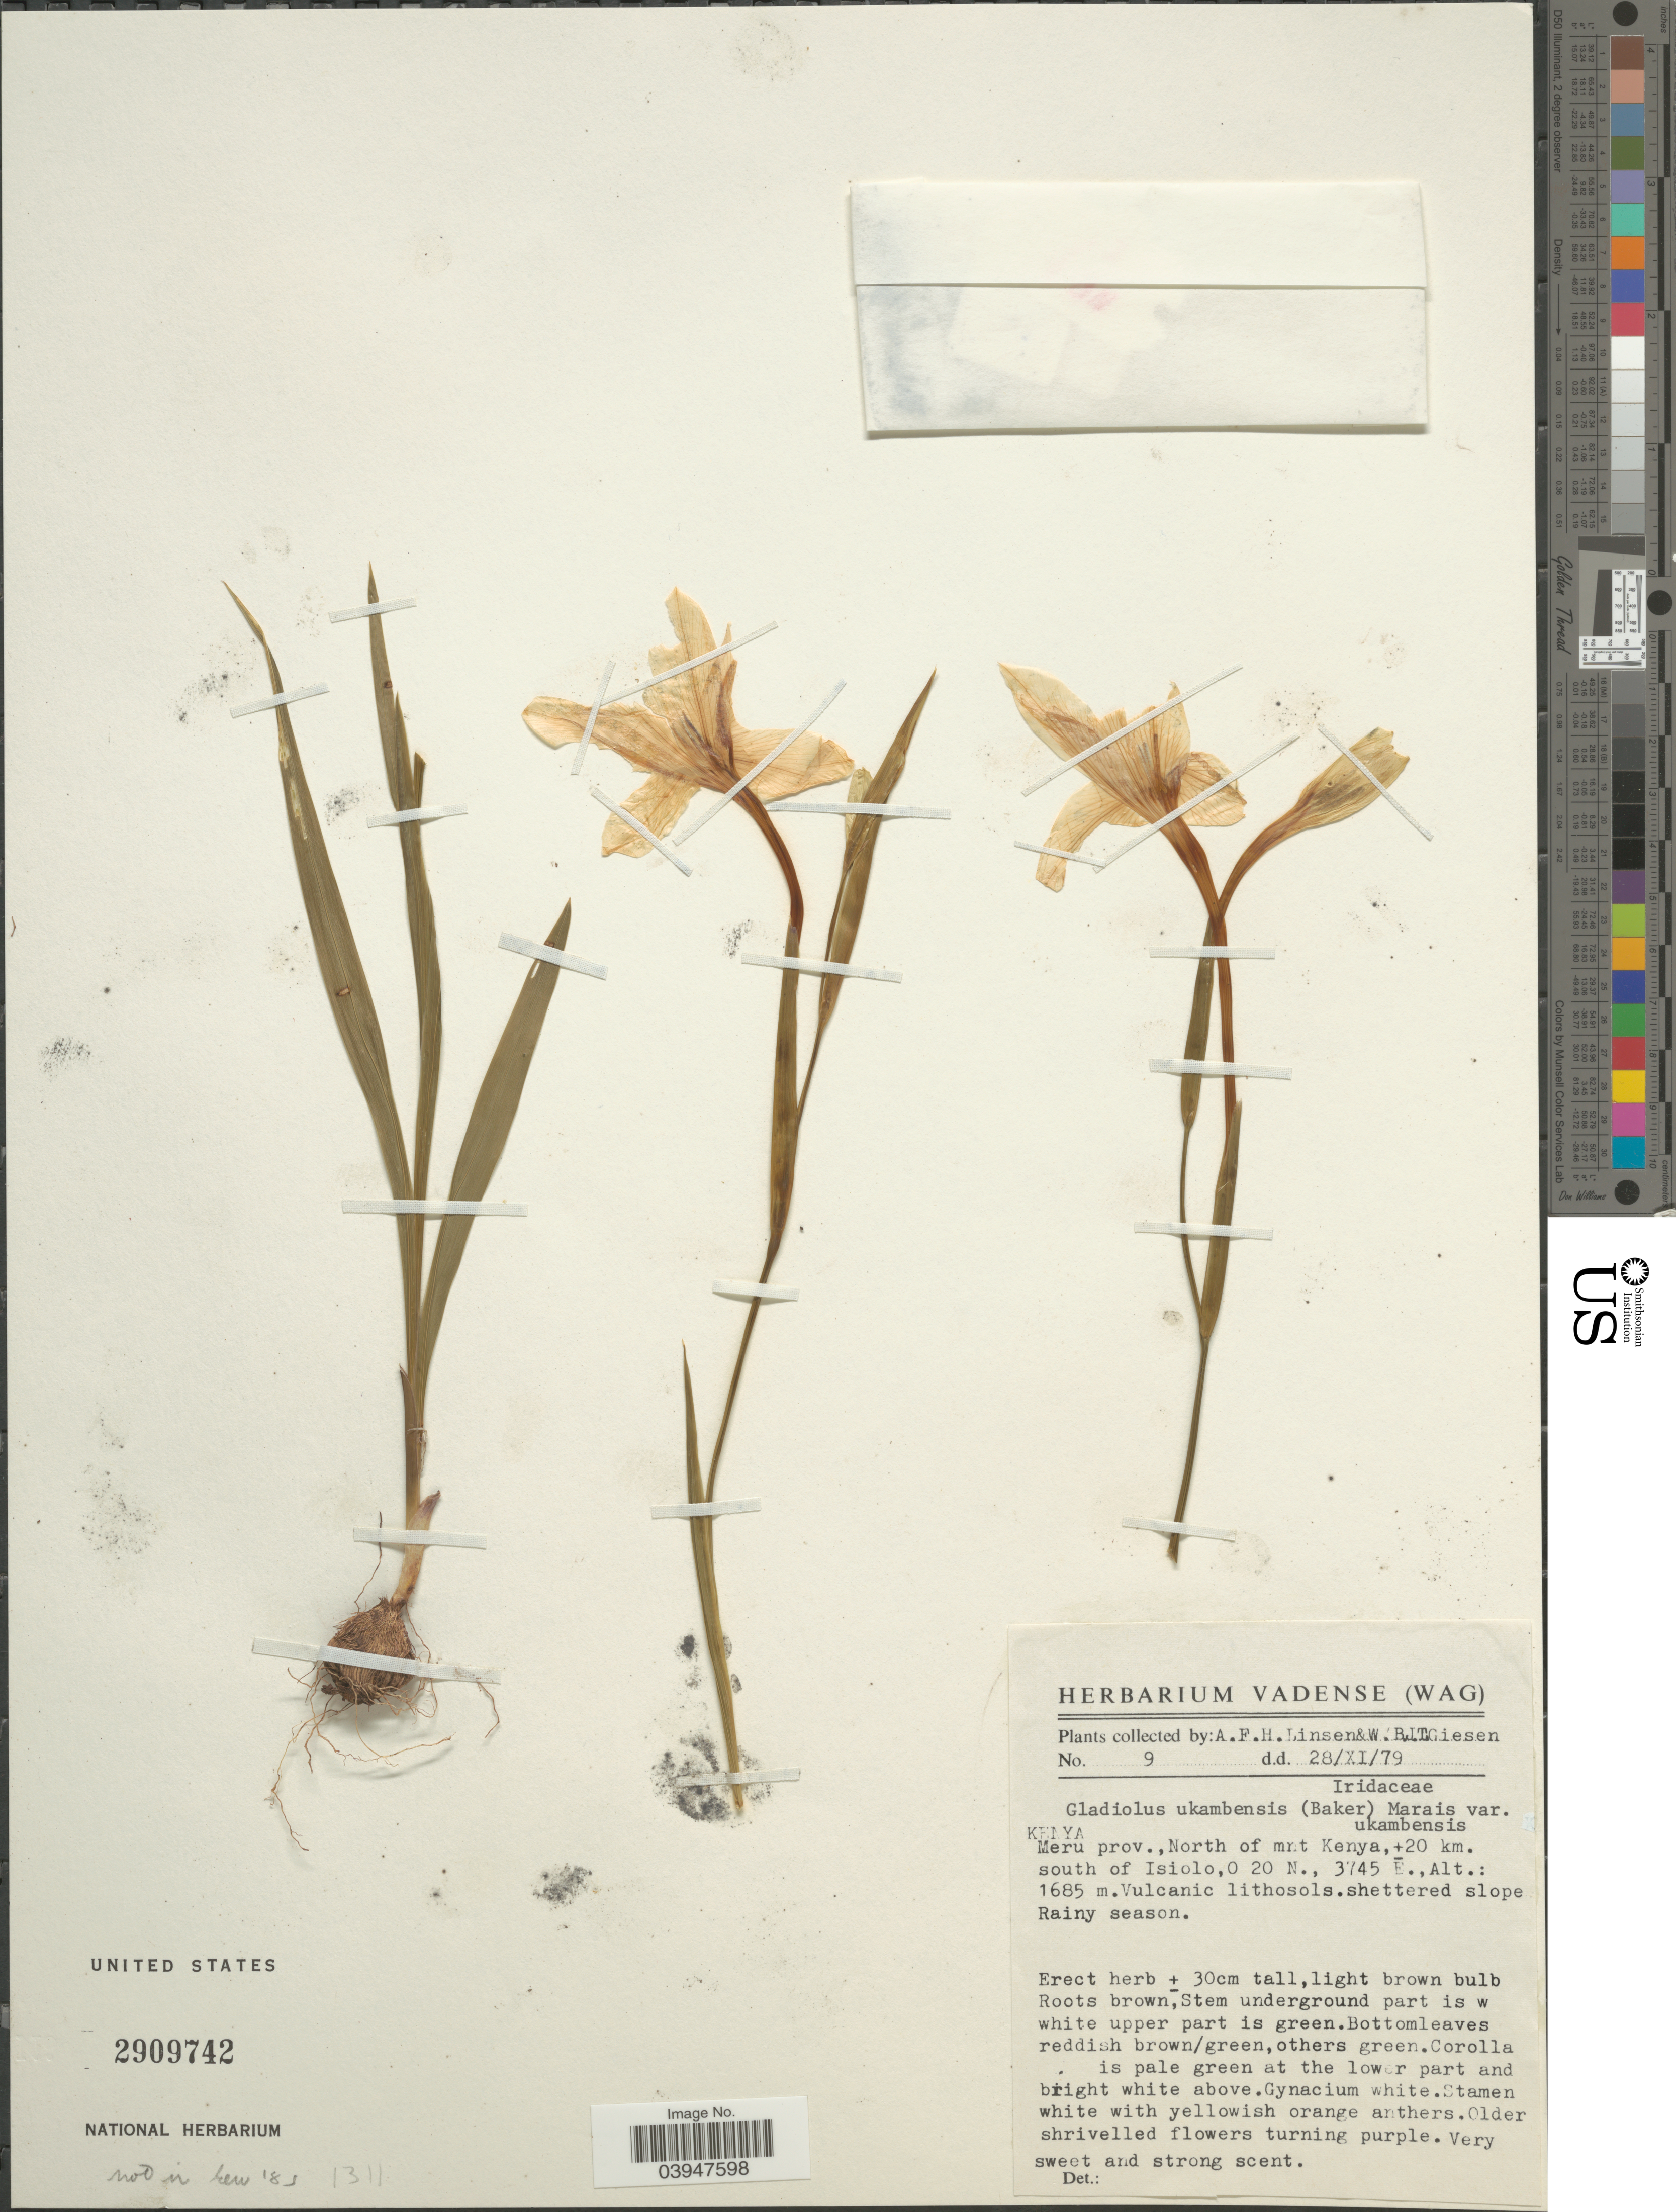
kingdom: Plantae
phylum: Tracheophyta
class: Liliopsida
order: Asparagales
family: Iridaceae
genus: Gladiolus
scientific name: Gladiolus ukambonensis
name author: (Baker) Marais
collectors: A. Linsen & W. Giesen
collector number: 9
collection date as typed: Transcribed d/m/y: 28/11/79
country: Kenya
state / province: Meru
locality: North of mnt Kenya, ±20 km. south of Isiolo.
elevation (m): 1685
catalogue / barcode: US 2909742